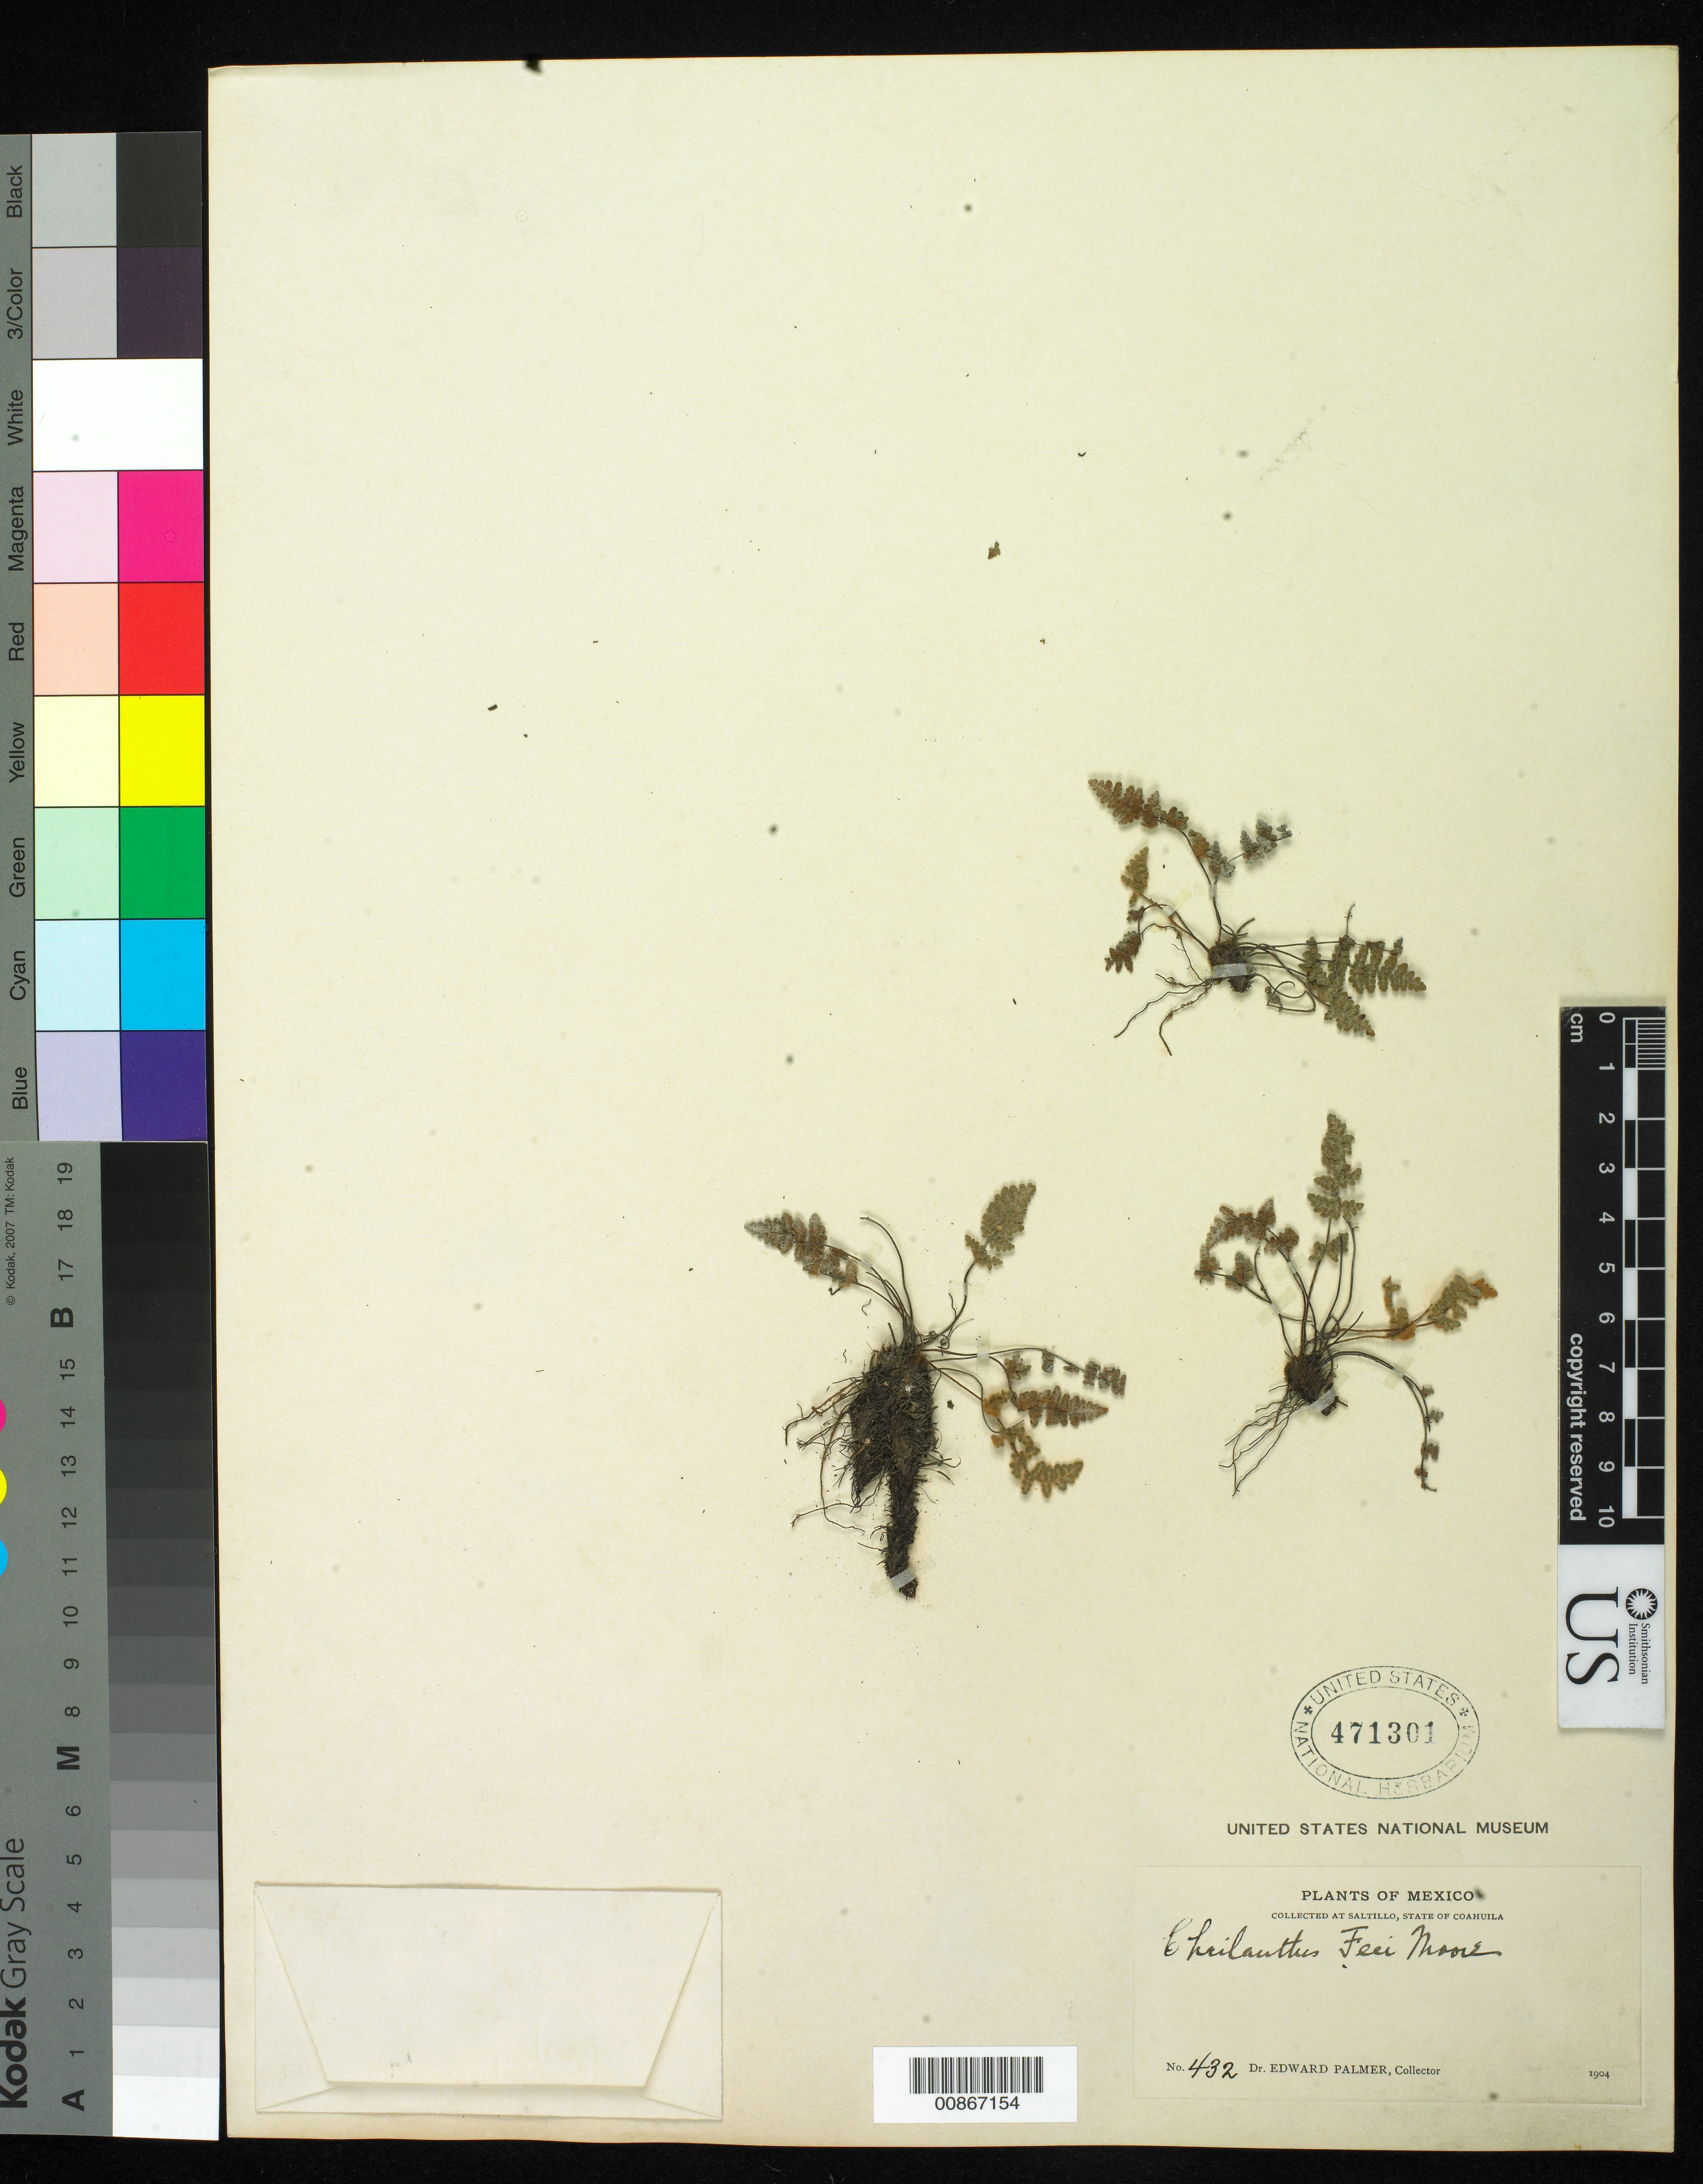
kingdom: Plantae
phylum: Tracheophyta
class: Polypodiopsida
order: Polypodiales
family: Pteridaceae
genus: Cheilanthes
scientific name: Cheilanthes gracilis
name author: (Fée) Mett. ex Riehl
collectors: E. Palmer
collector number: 432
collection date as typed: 1904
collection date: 1904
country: Mexico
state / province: Coahuila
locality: Saltillo, Coahuila.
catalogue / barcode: US 471301